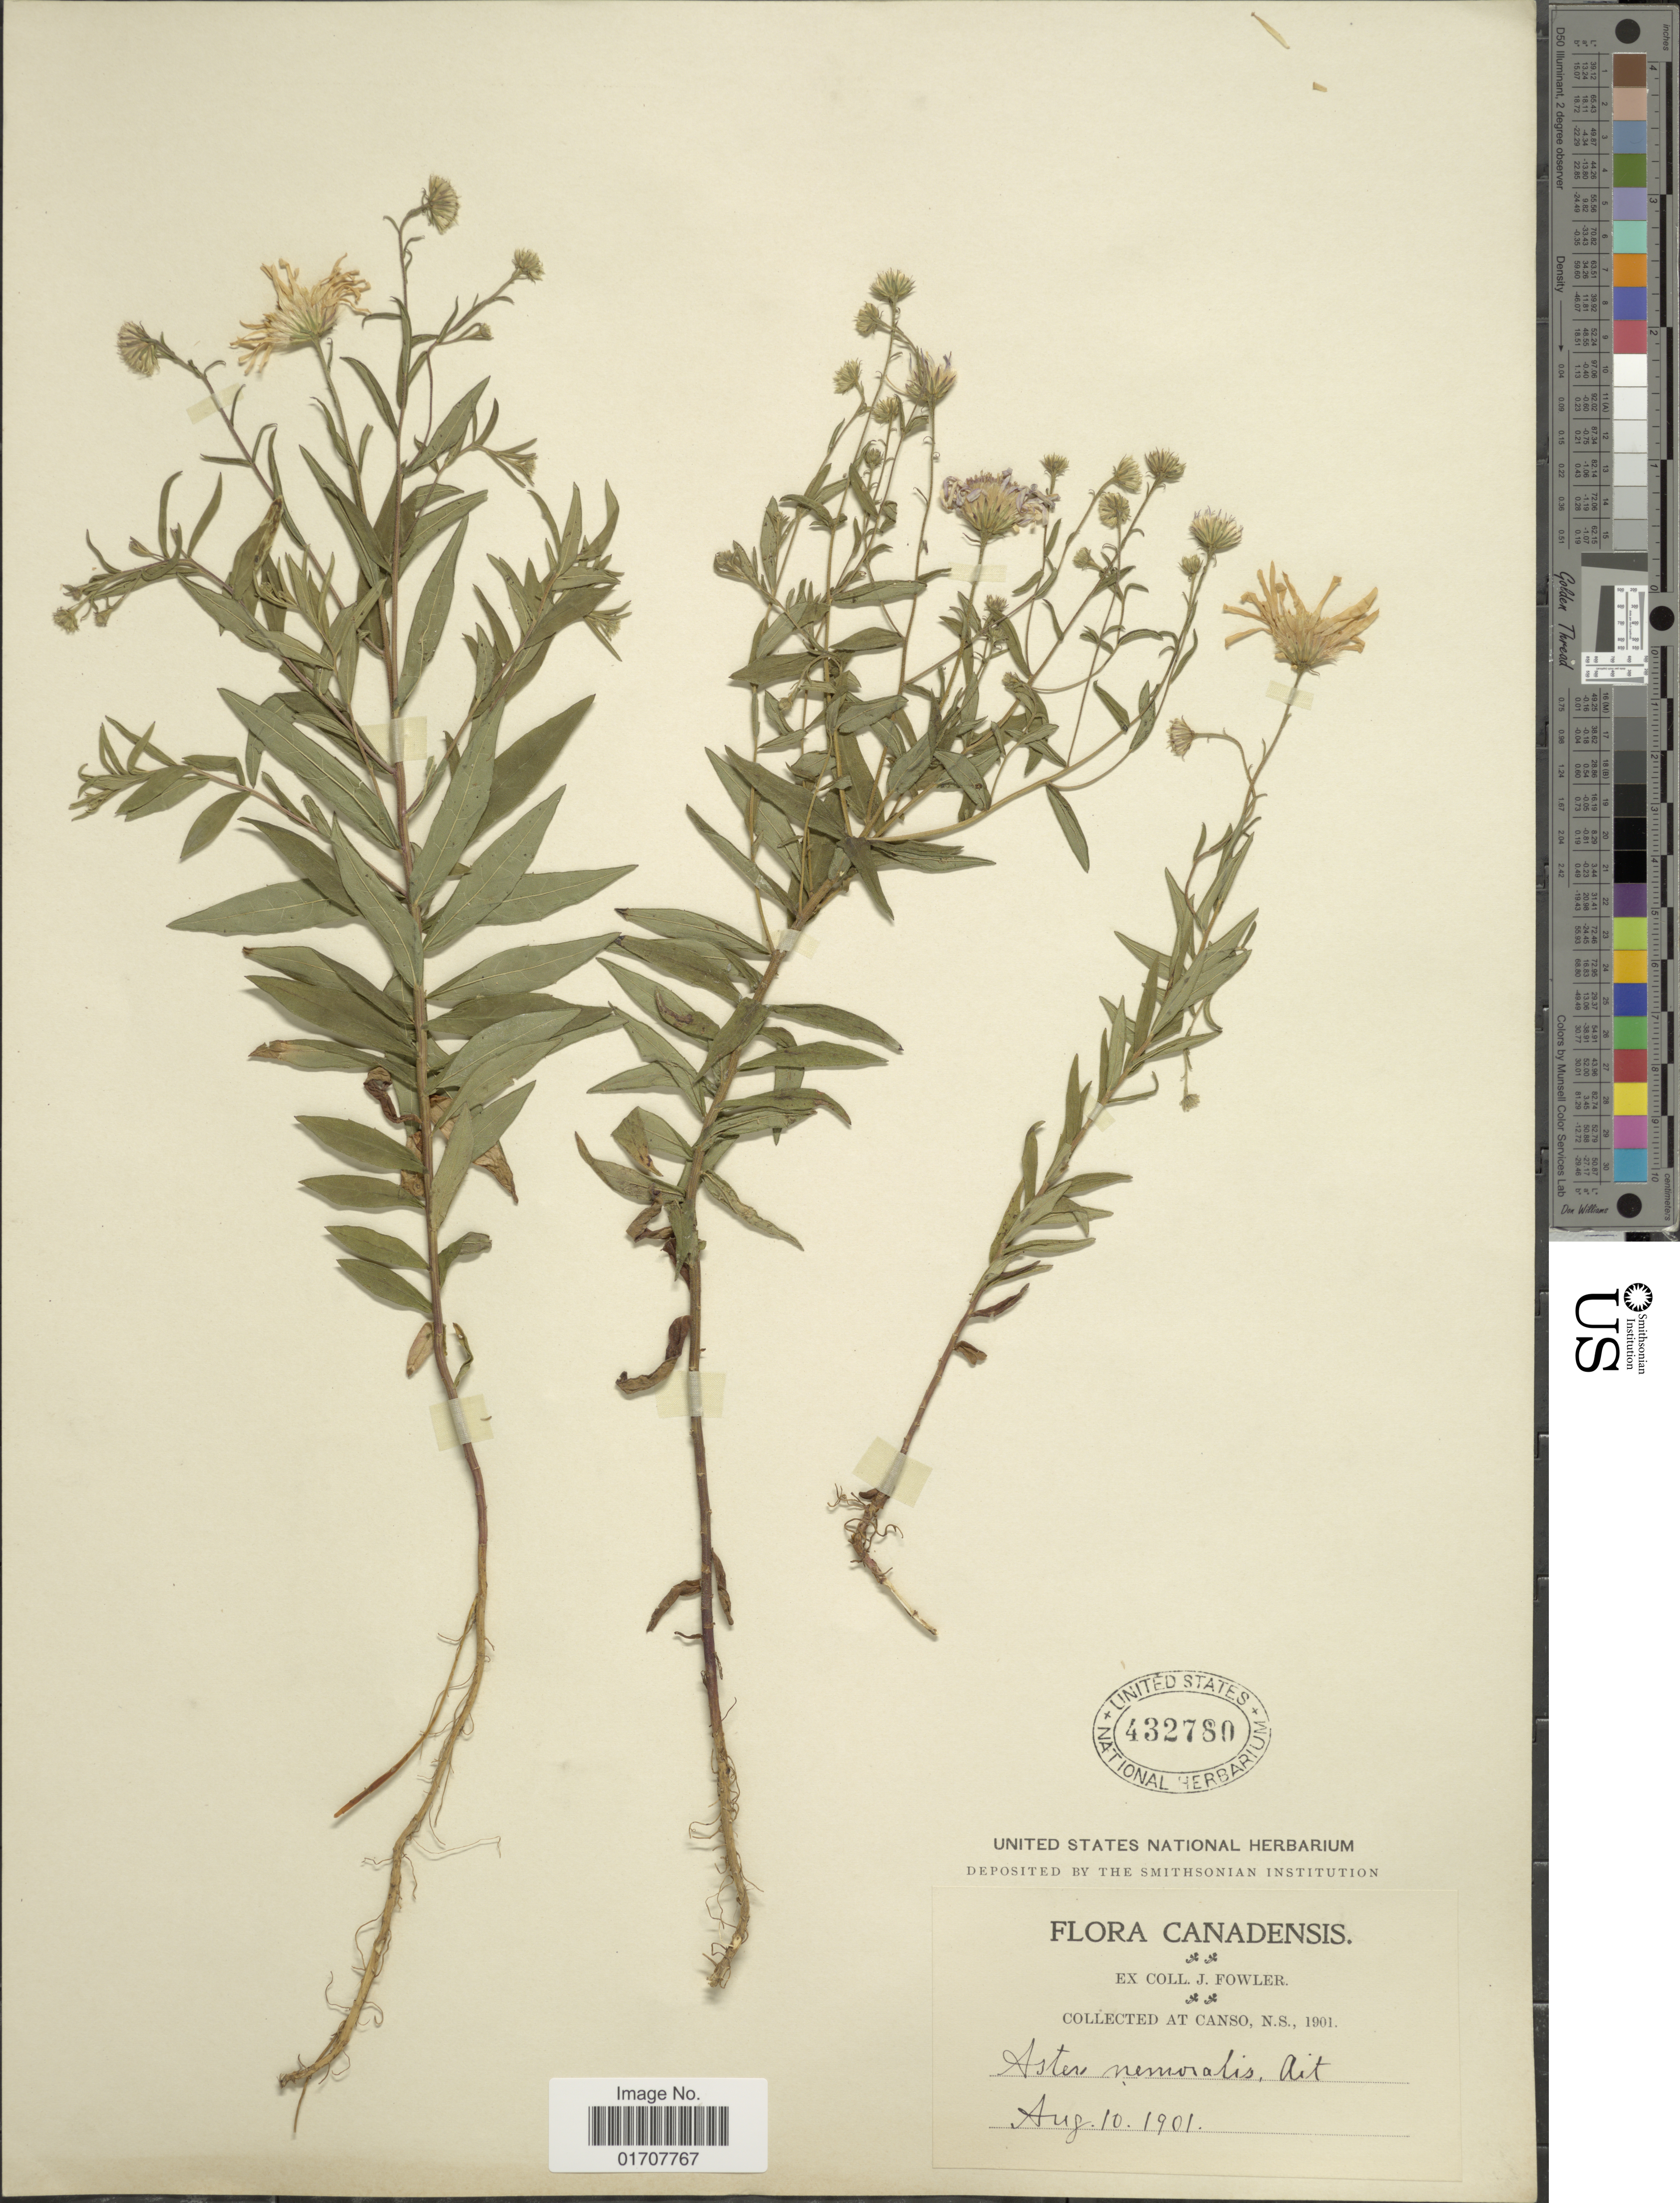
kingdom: Plantae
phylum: Tracheophyta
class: Magnoliopsida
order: Asterales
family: Asteraceae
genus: Oclemena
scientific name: Oclemena x blakei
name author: (Porter) G.L. Nesom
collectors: J. P. Fowler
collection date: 1901-08-10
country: Canada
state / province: Nova Scotia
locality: At Canso, N.S.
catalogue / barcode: US 432780